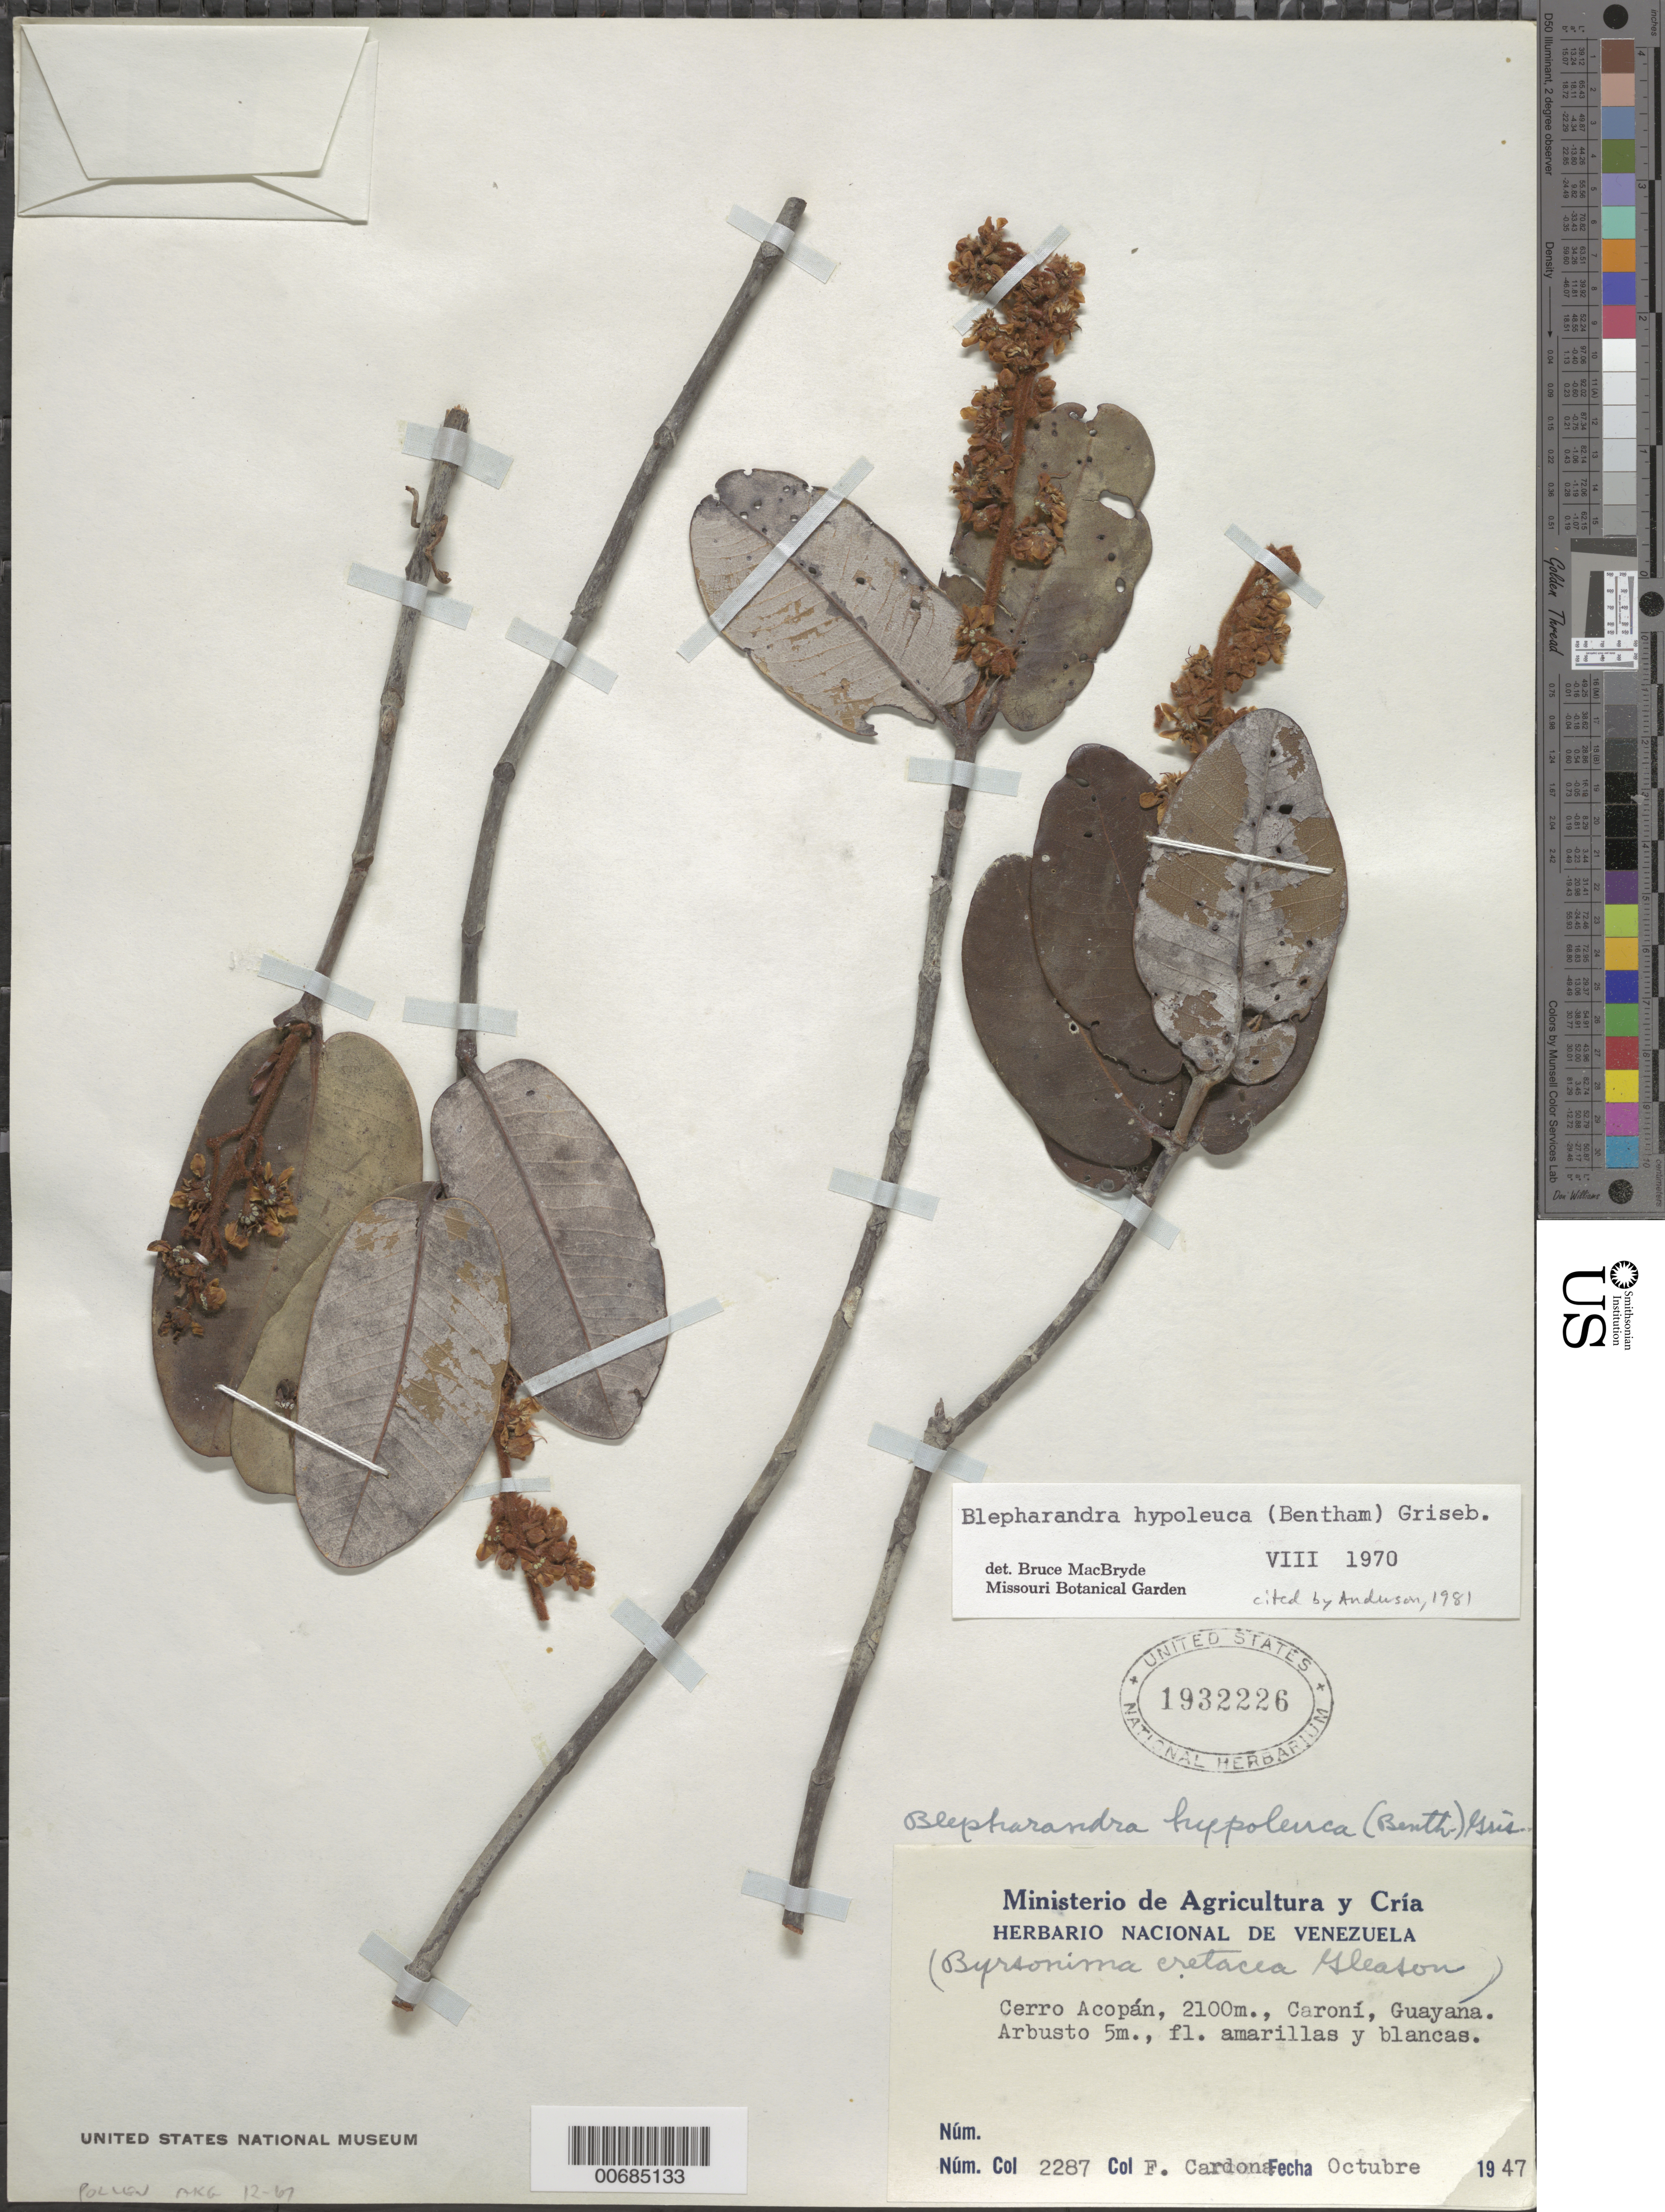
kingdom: Plantae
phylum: Tracheophyta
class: Magnoliopsida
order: Malpighiales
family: Malpighiaceae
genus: Blepharandra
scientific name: Blepharandra hypoleuca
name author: (Benth.) Griseb.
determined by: Anderson, W. R., (MICH), University of Michigan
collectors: F. Cardona Puig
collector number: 2287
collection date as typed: Oct-47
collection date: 1947-10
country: Venezuela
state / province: Bolívar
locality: Cerro Acopán, Río Caroní, Guayana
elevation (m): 2100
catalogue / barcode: US 1932226